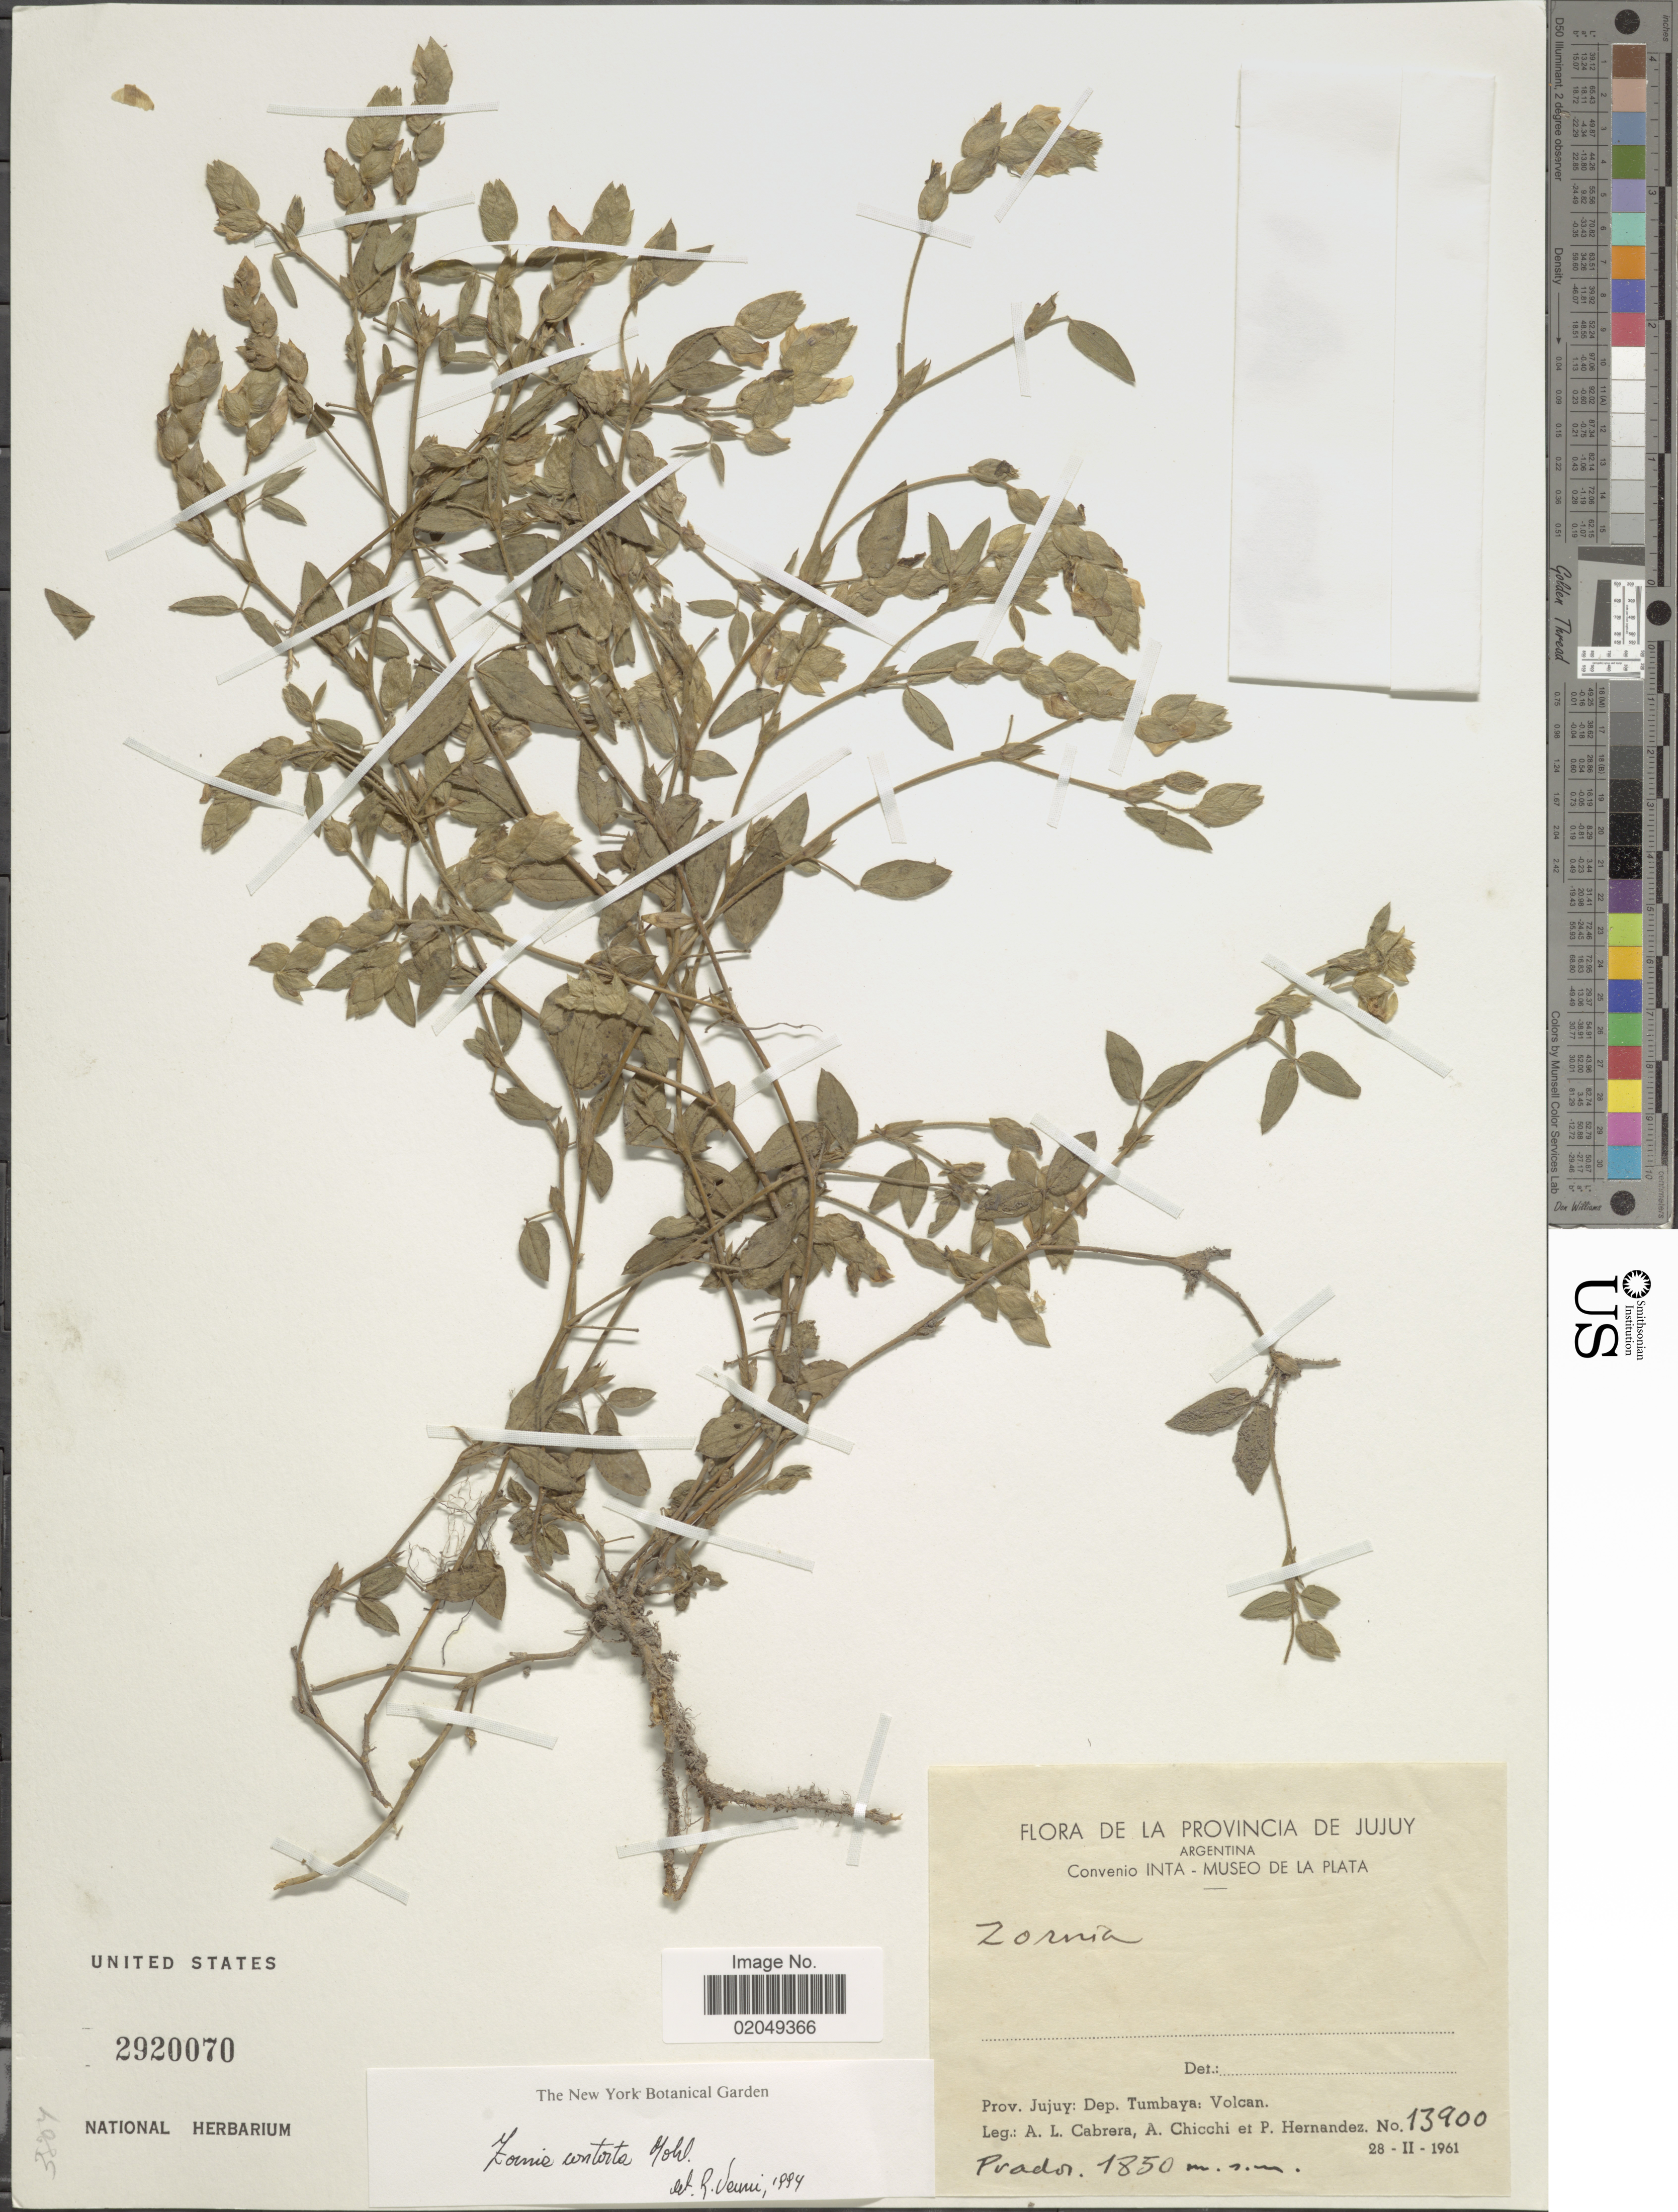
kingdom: Plantae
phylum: Tracheophyta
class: Magnoliopsida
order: Fabales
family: Fabaceae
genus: Zornia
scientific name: Zornia contorta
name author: Mohlenbr.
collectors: A. L. Cabrera, A. Chicchi & P. Hernandez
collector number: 13900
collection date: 1961-02-28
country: Argentina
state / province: Jujuy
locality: Dep. Tumbaya: Volcan, Prador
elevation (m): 1850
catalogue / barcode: US 2920070